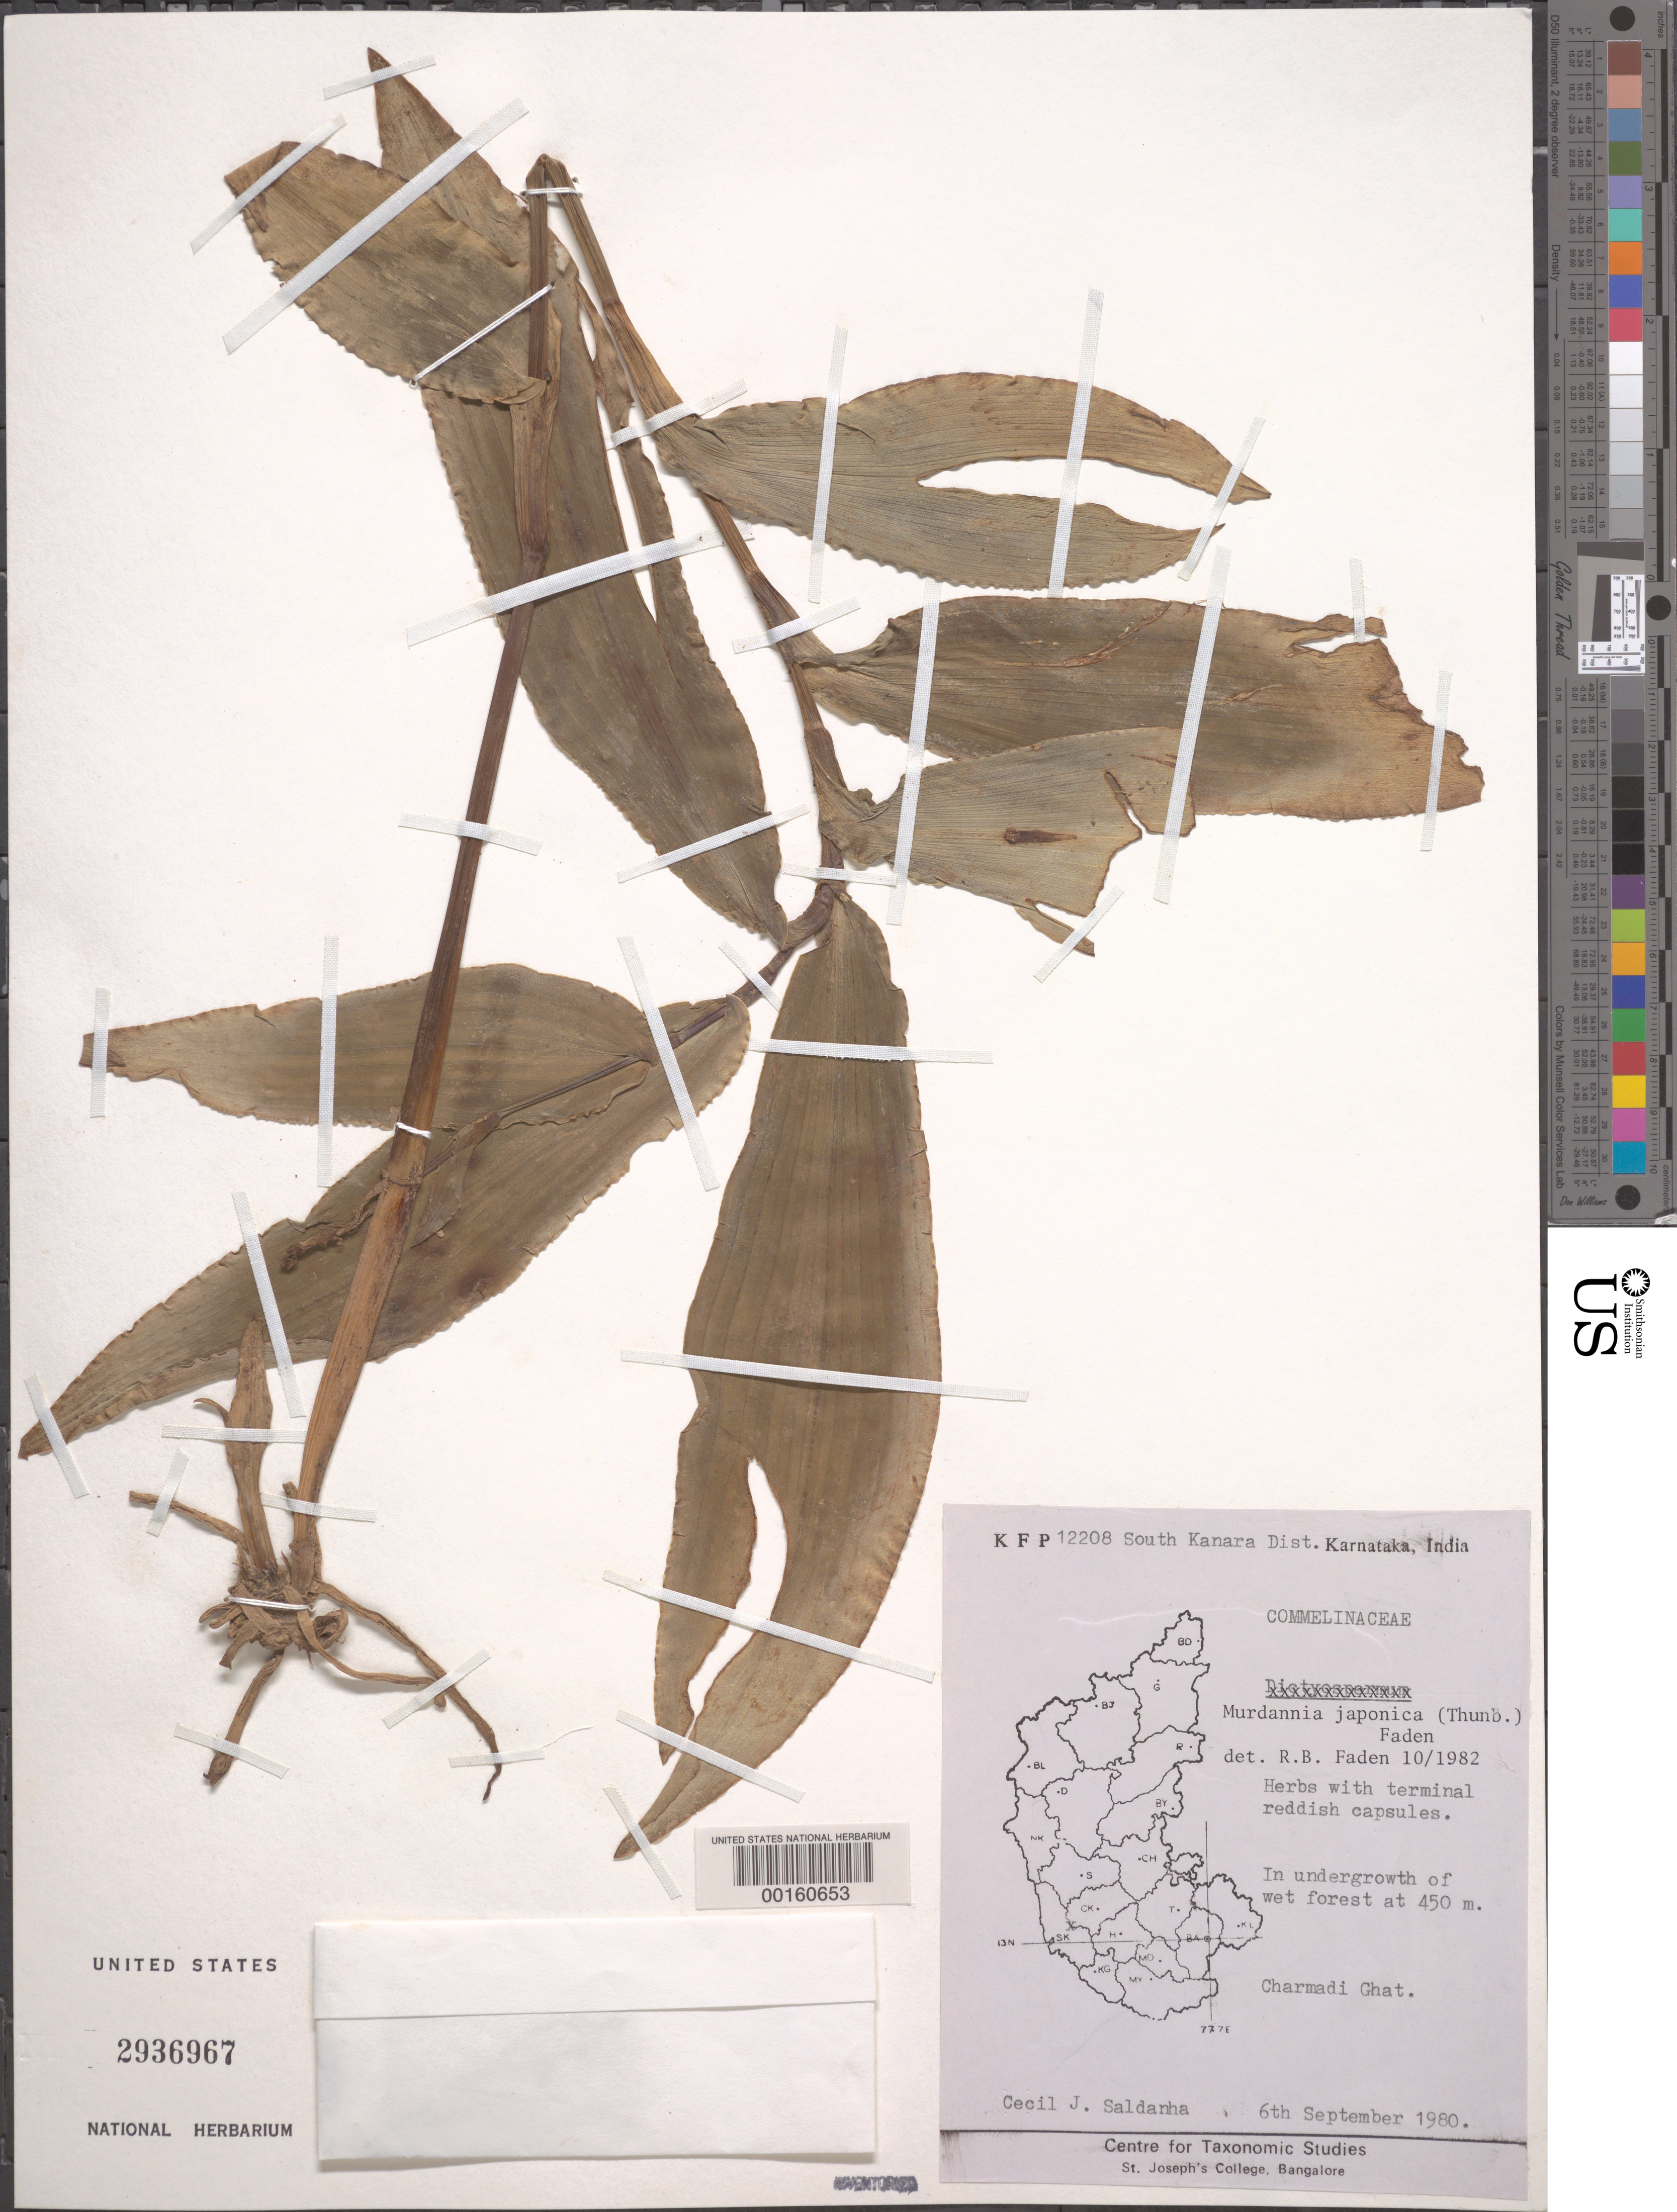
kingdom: Plantae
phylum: Tracheophyta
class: Liliopsida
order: Commelinales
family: Commelinaceae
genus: Murdannia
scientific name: Murdannia japonica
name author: (Thunb.) Faden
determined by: Faden, Robert B., (US), Smithsonian Institution - National Museum of Natural History (UNITED STATES)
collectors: C. J. Saldanha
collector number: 12208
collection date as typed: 06 Sep 1980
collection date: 1980-09-06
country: India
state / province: Karnataka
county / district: Dakshina Kannada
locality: South kanara district, charmadi ghat, mysore state. [mysore state = karnataka; south kanara = dakshina kannada.]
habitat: Undergrowth of wet forest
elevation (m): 450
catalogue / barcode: US 2936967